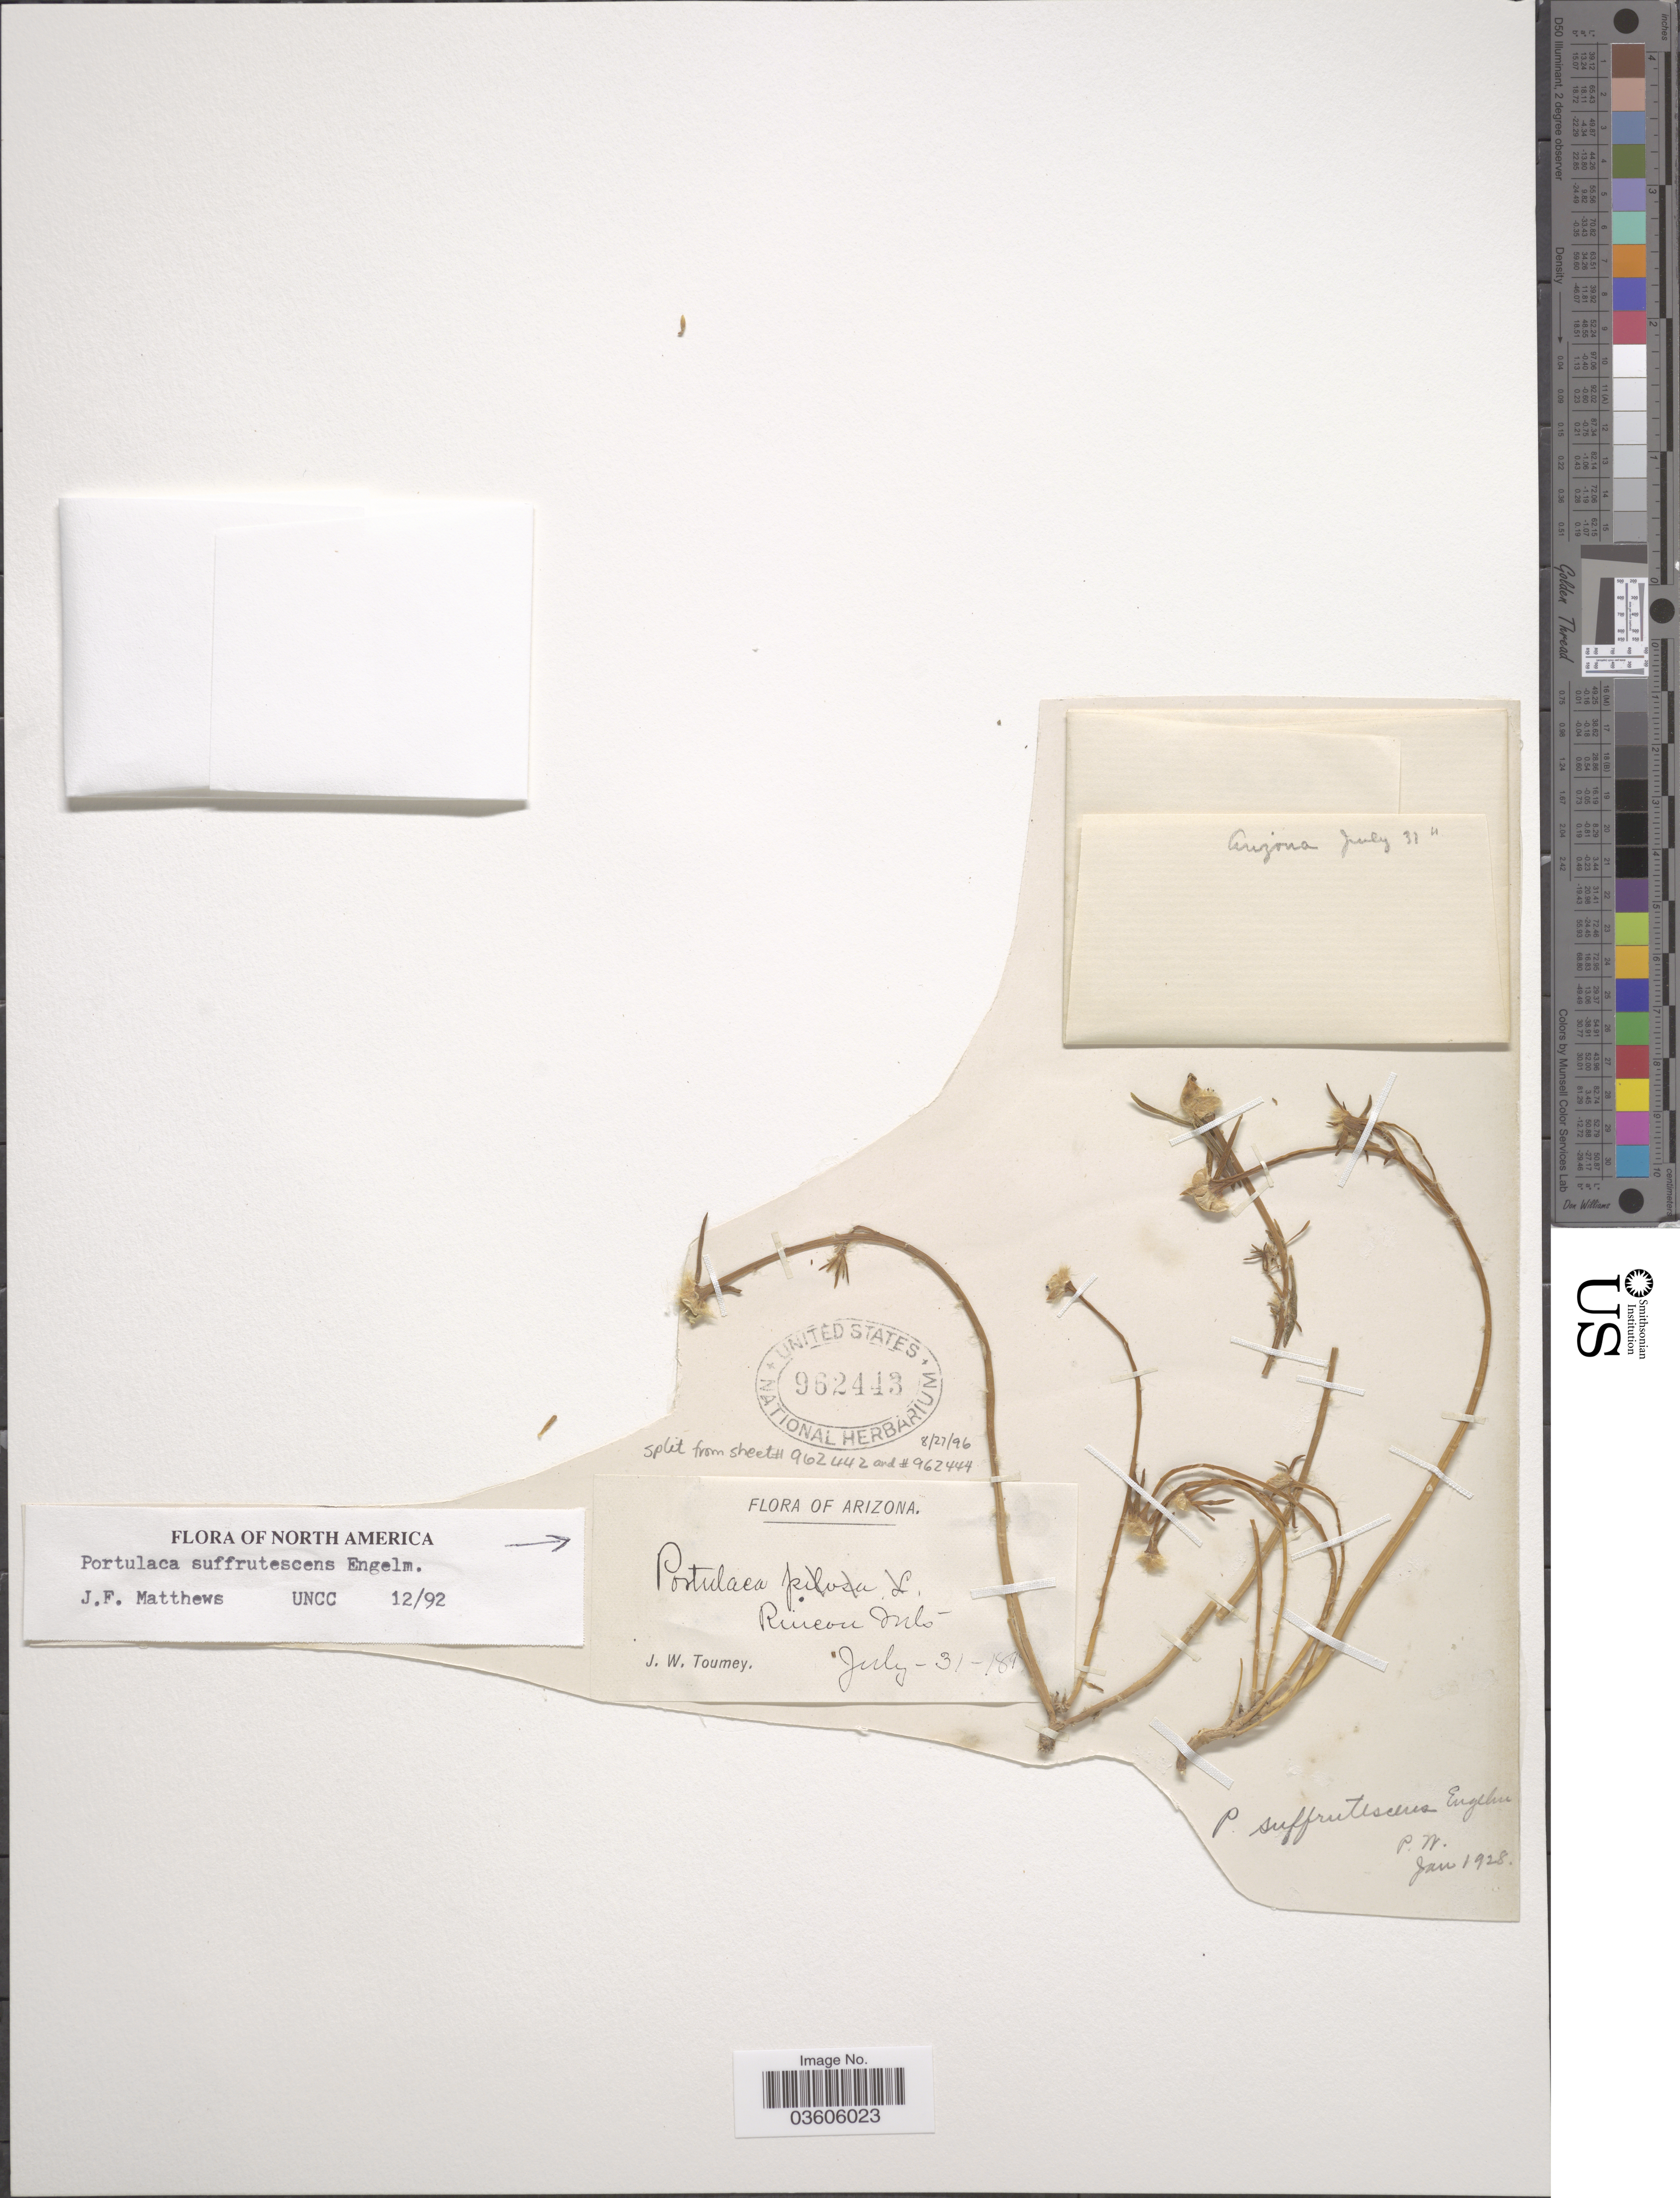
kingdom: Plantae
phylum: Tracheophyta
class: Magnoliopsida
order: Caryophyllales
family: Portulacaceae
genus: Portulaca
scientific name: Portulaca parvula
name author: A. Gray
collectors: J. W. Toumey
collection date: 1891-07-31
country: United States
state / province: Arizona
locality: Rincon Mts.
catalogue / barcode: US 962443